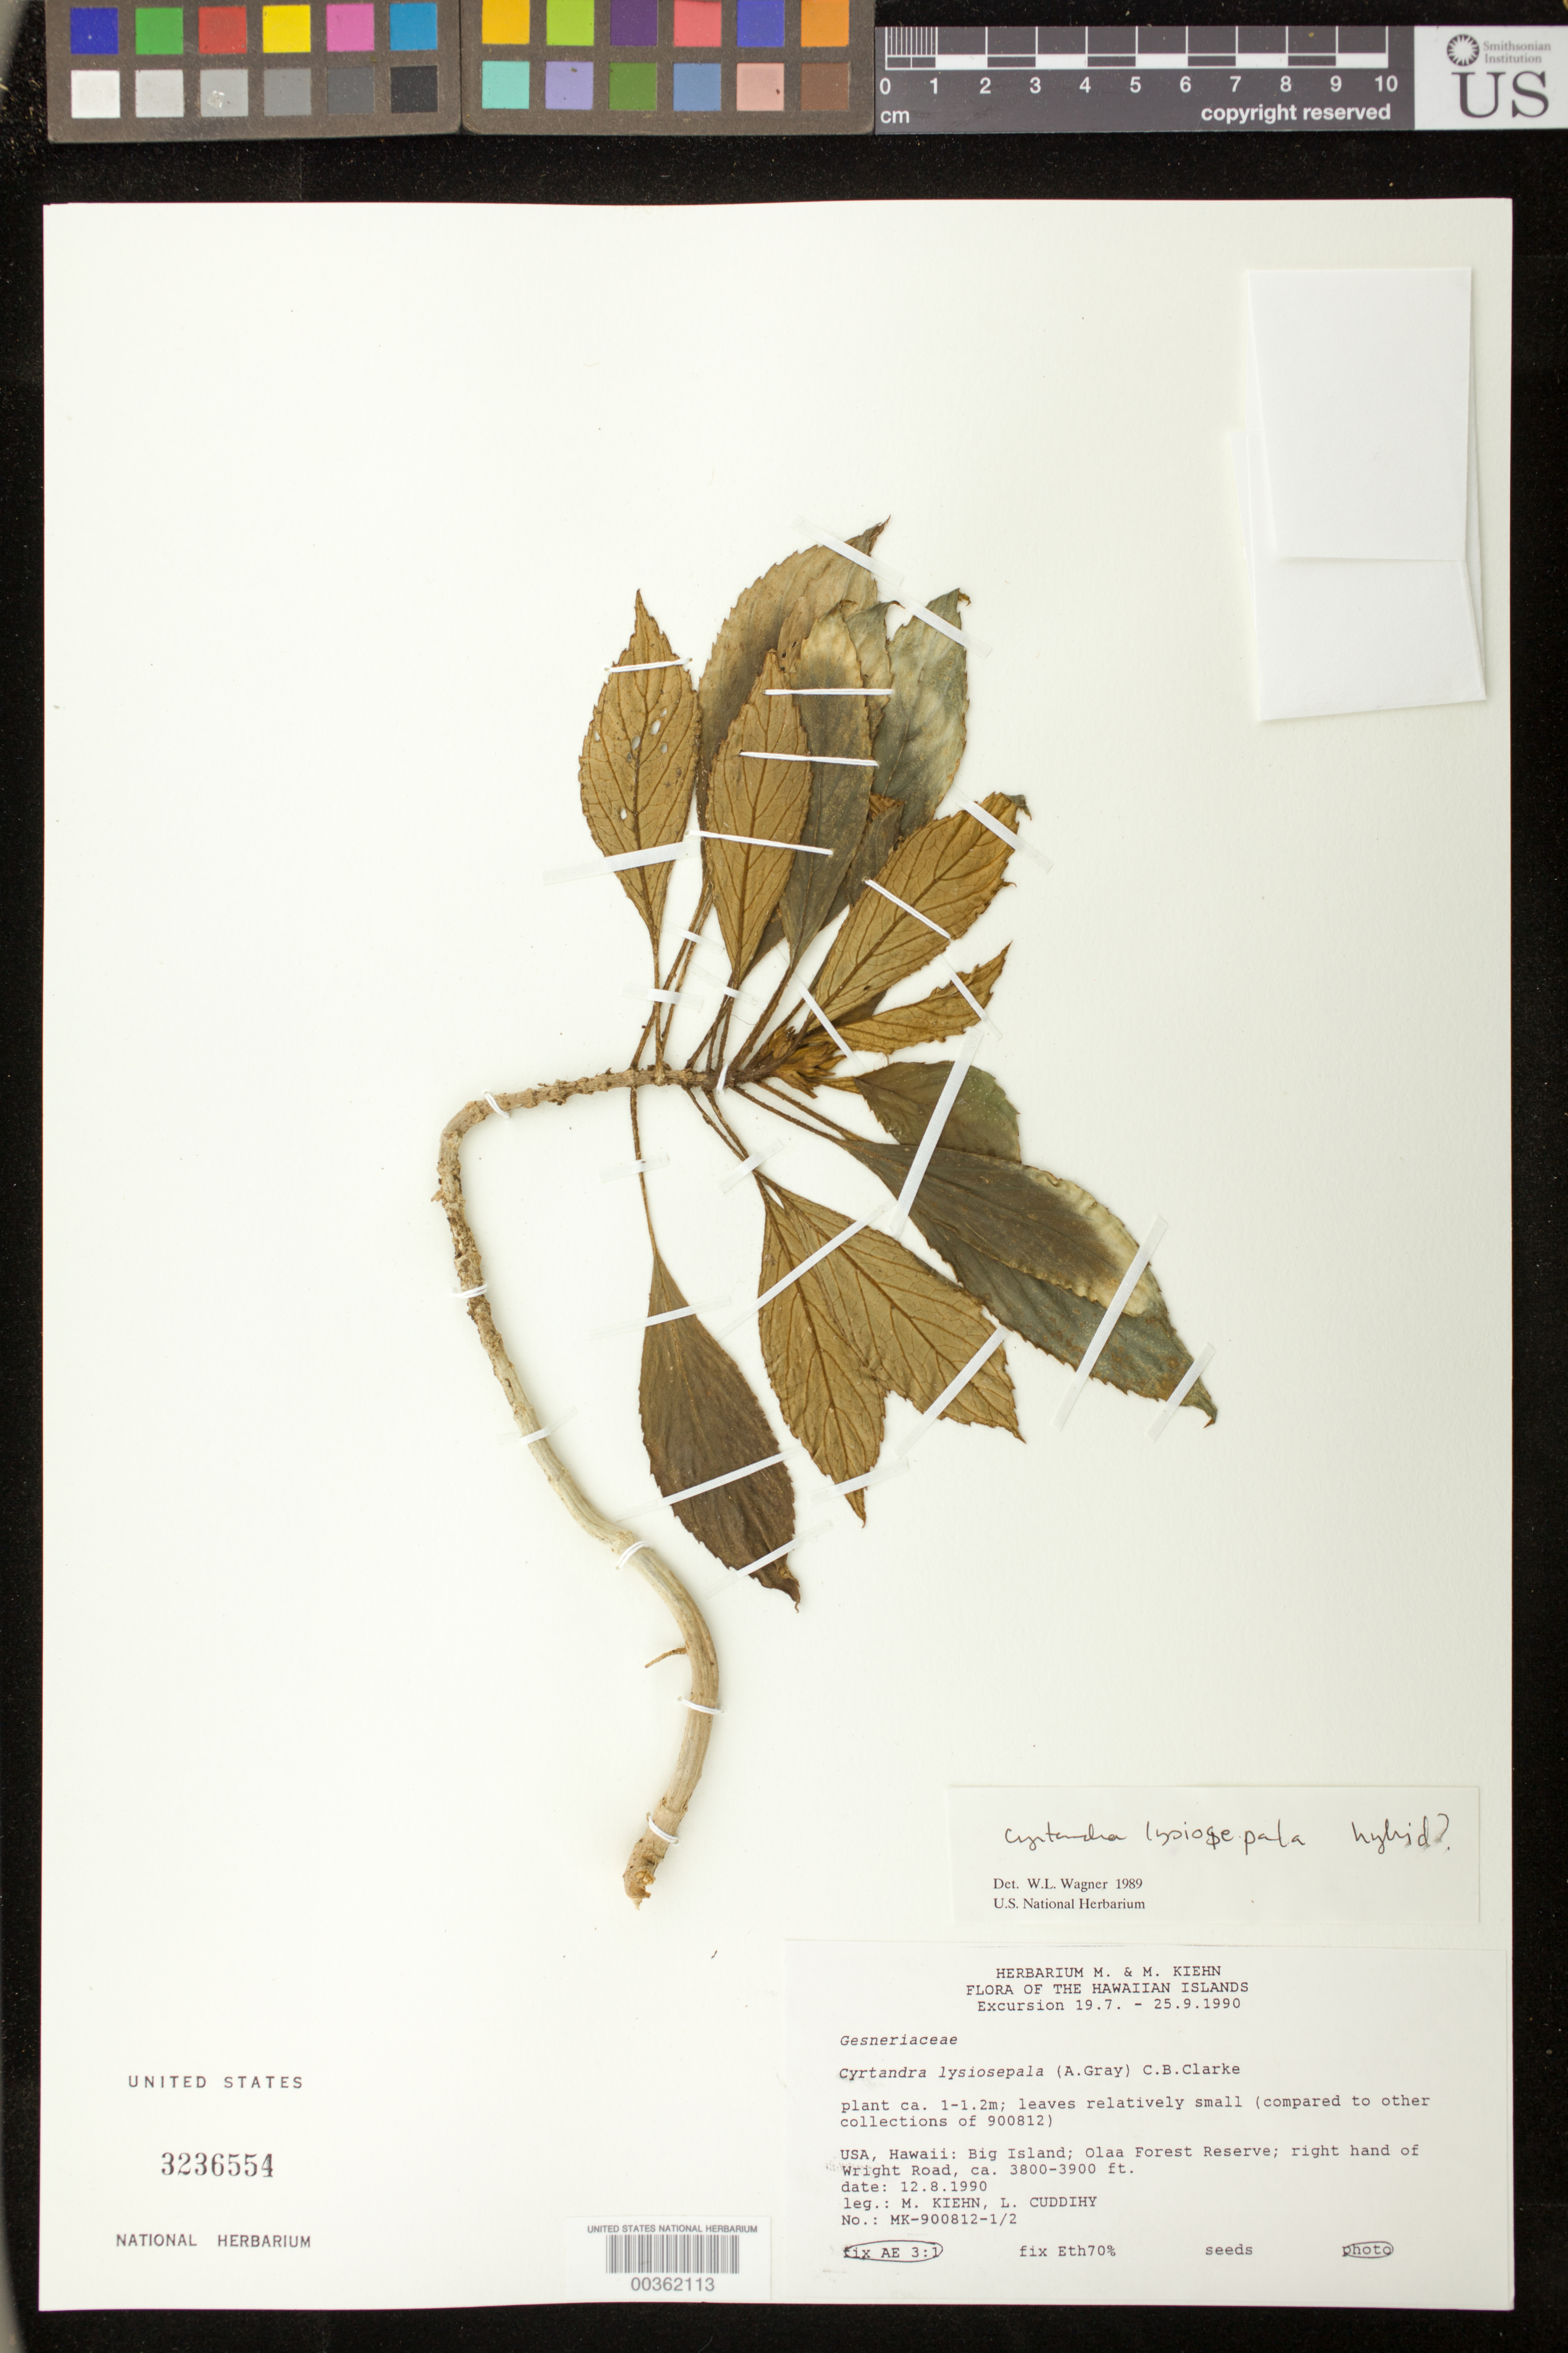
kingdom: Plantae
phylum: Tracheophyta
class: Magnoliopsida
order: Lamiales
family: Gesneriaceae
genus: Cyrtandra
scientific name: Cyrtandra lysiosepala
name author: (A. Gray) C.B. Clarke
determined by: Wagner, W. L., (BOT), Smithsonian Institution - National Museum of Natural History (UNITED STATES)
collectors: M. Kiehn & L. Cuddihy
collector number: MK- 900812 -1/2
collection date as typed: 12 Aug 1990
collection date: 1990-08-12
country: United States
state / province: Hawaii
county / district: Hawaii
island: Hawaii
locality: Big Island; Olaa Forest Reserve; left hand of Wright Road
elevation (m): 1158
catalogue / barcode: US 3236554